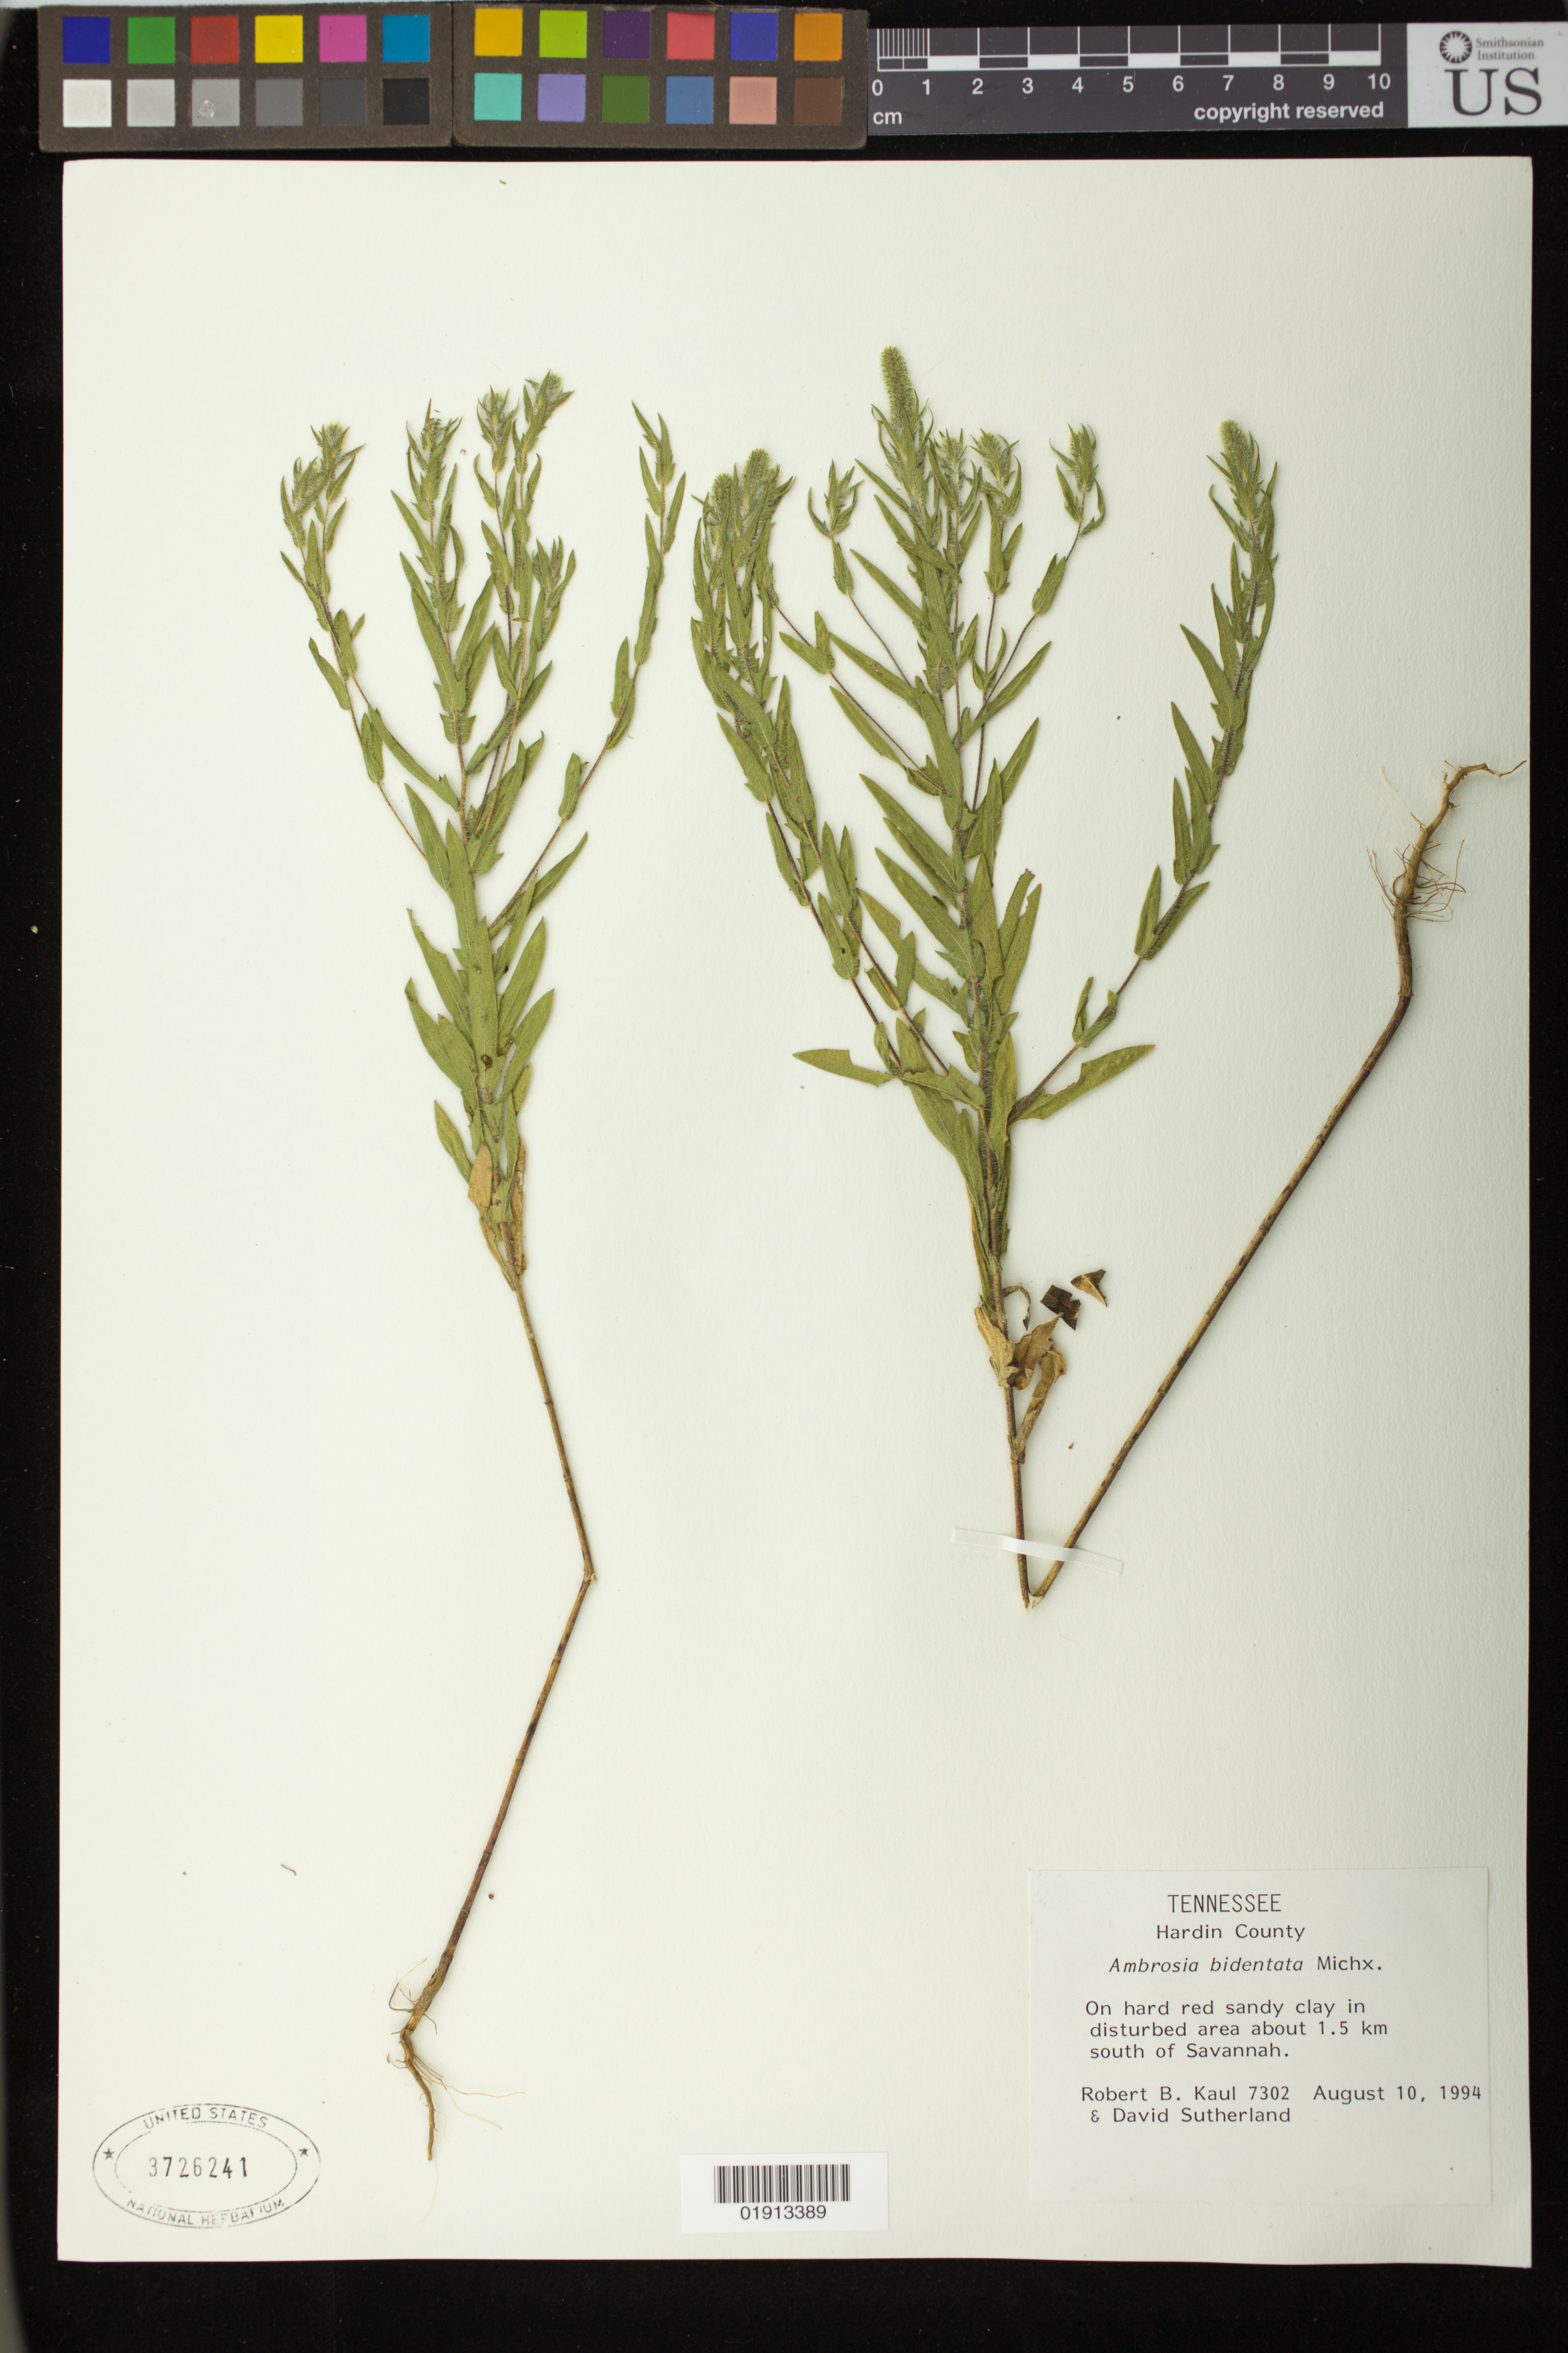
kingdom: Plantae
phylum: Tracheophyta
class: Magnoliopsida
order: Asterales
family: Asteraceae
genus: Ambrosia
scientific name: Ambrosia bidentata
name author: Michx.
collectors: R. Kaul & D. Sutherland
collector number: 7302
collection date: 1994-08-10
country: United States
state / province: Tennessee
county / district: Hardin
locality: About 1.5 km south of Savannah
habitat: On hard red sandy clay in disturbed area.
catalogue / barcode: US 3726241